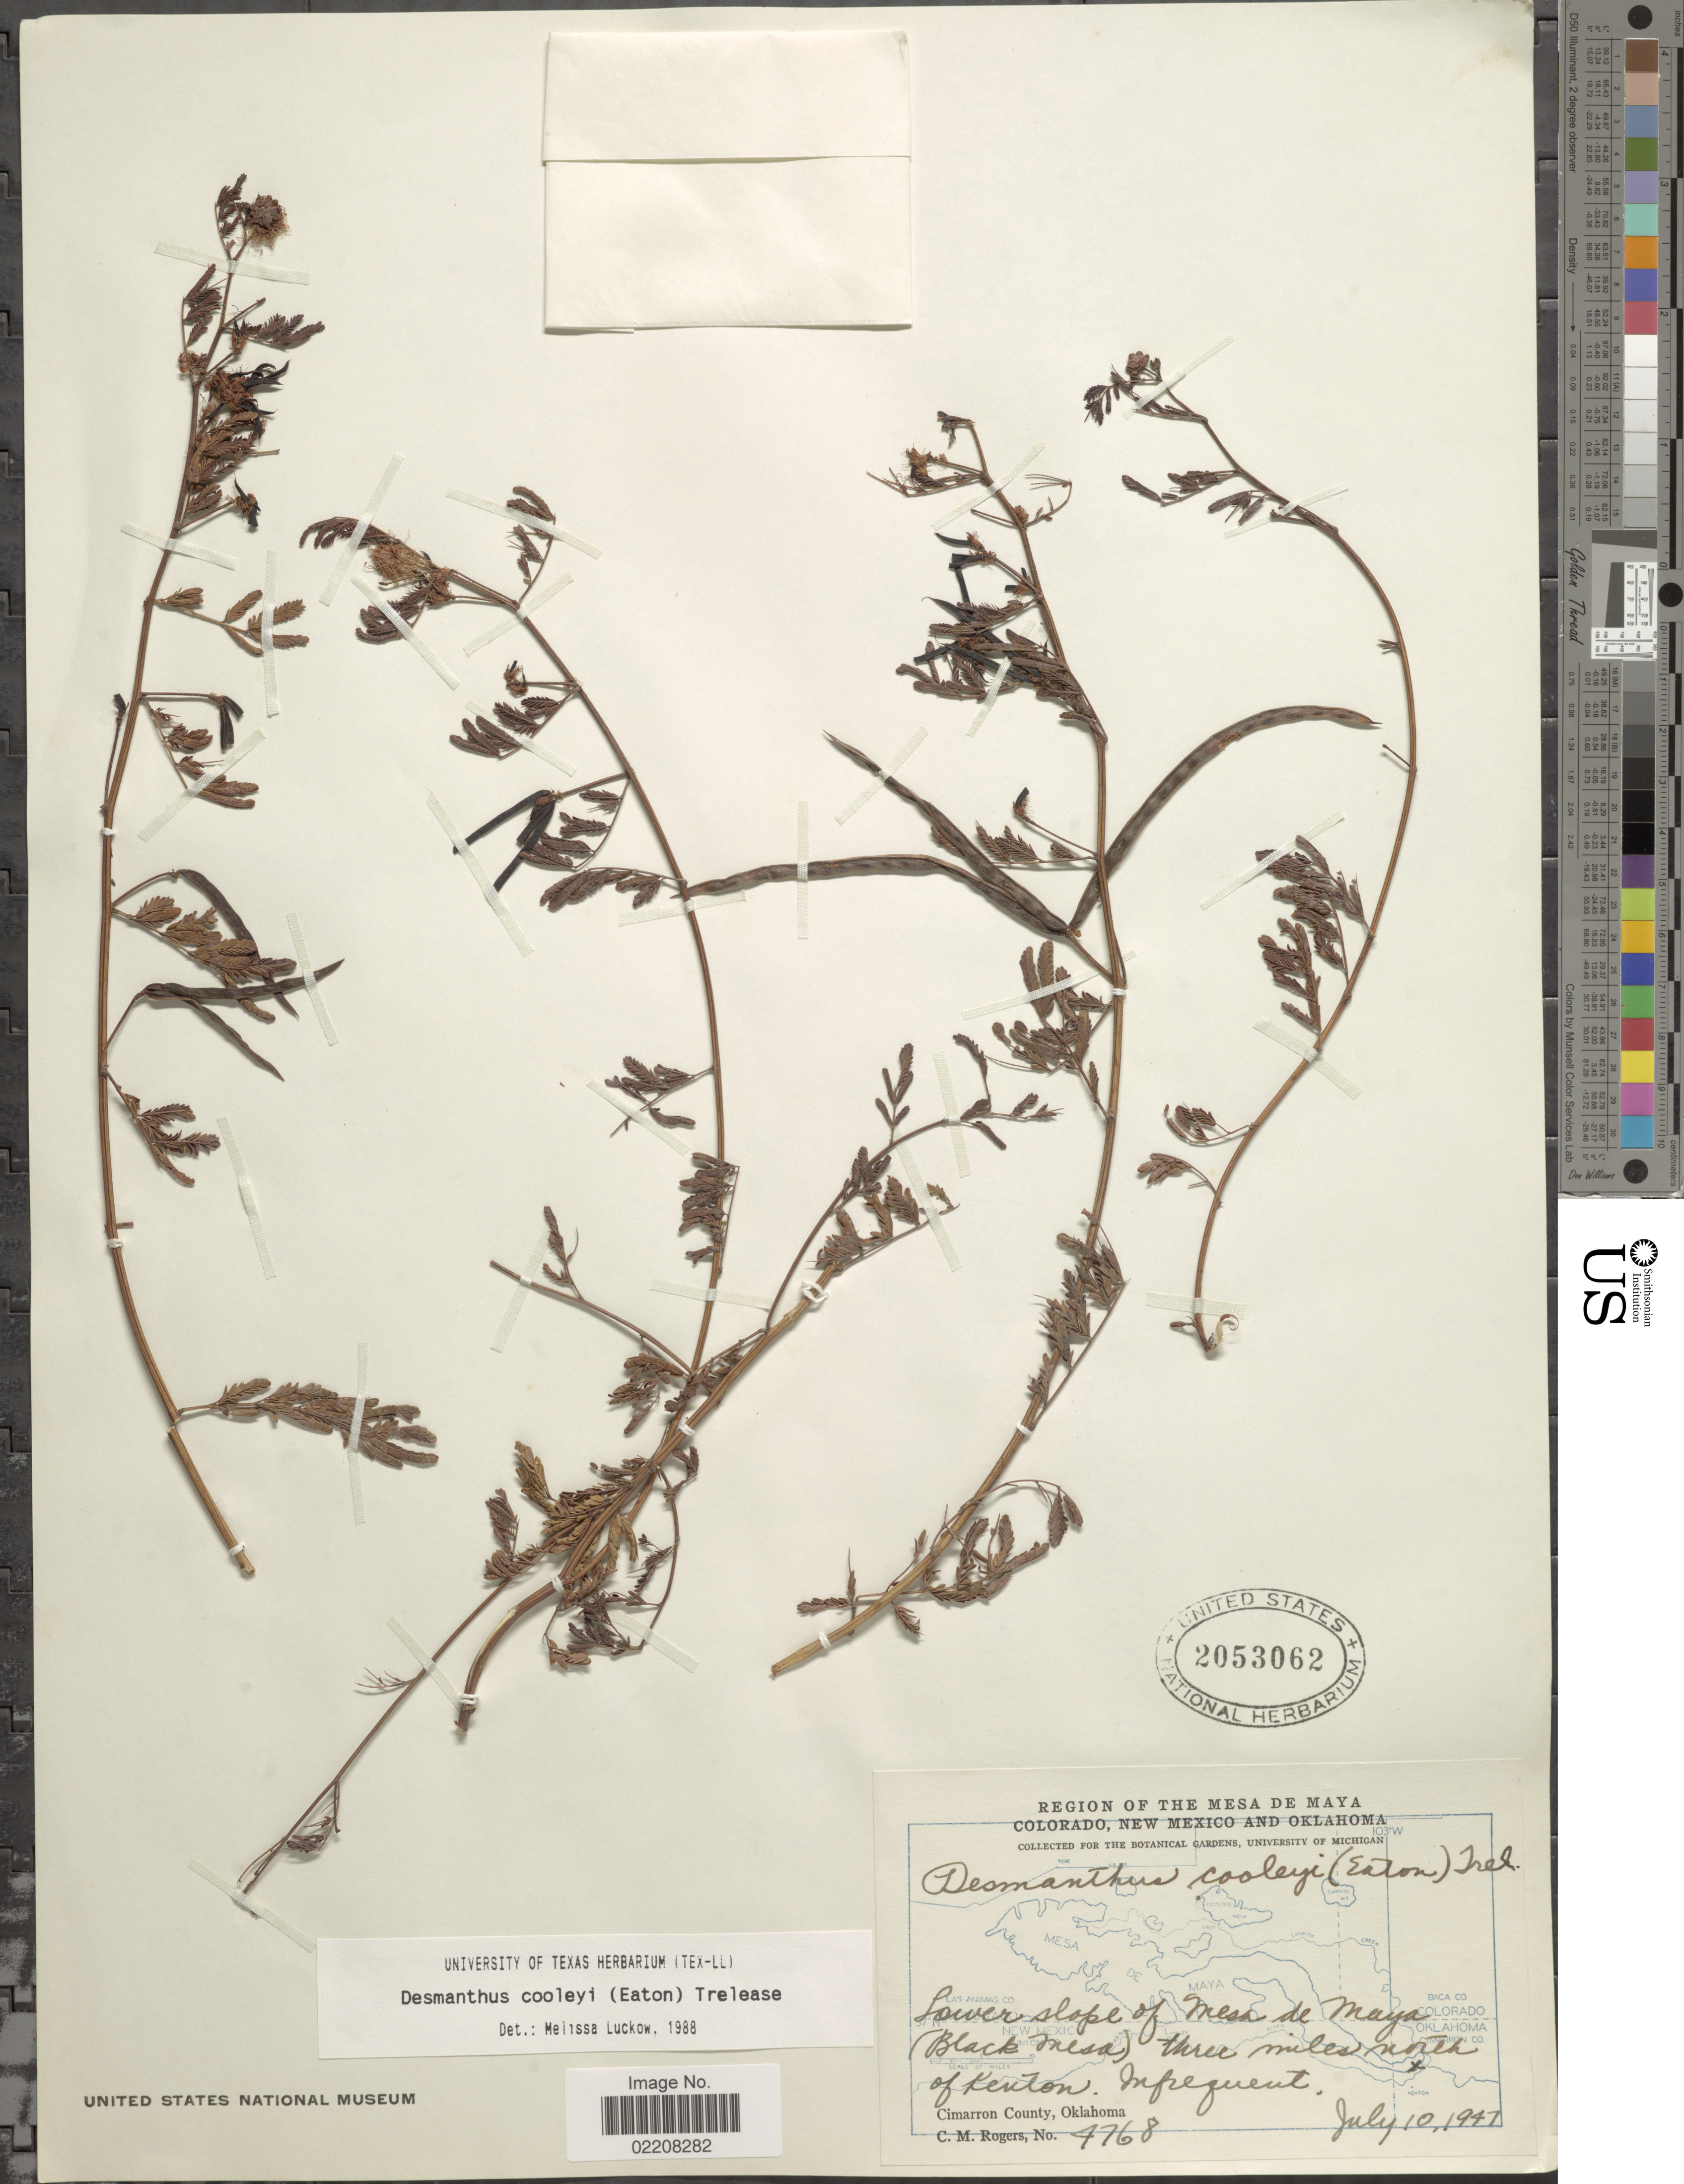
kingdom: Plantae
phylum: Tracheophyta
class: Magnoliopsida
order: Fabales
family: Fabaceae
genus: Desmanthus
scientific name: Desmanthus cooleyi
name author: (Eaton) Trel.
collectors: C. M. Rogers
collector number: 4768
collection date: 1947-07-10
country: United States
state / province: Oklahoma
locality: Region of the Mesa de Maya. Lower slope of Mesa de Maya (Black Mesa) three miles north of Kenton. Infrequent. Cimarron County, Oklahoma.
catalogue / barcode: US 2053062